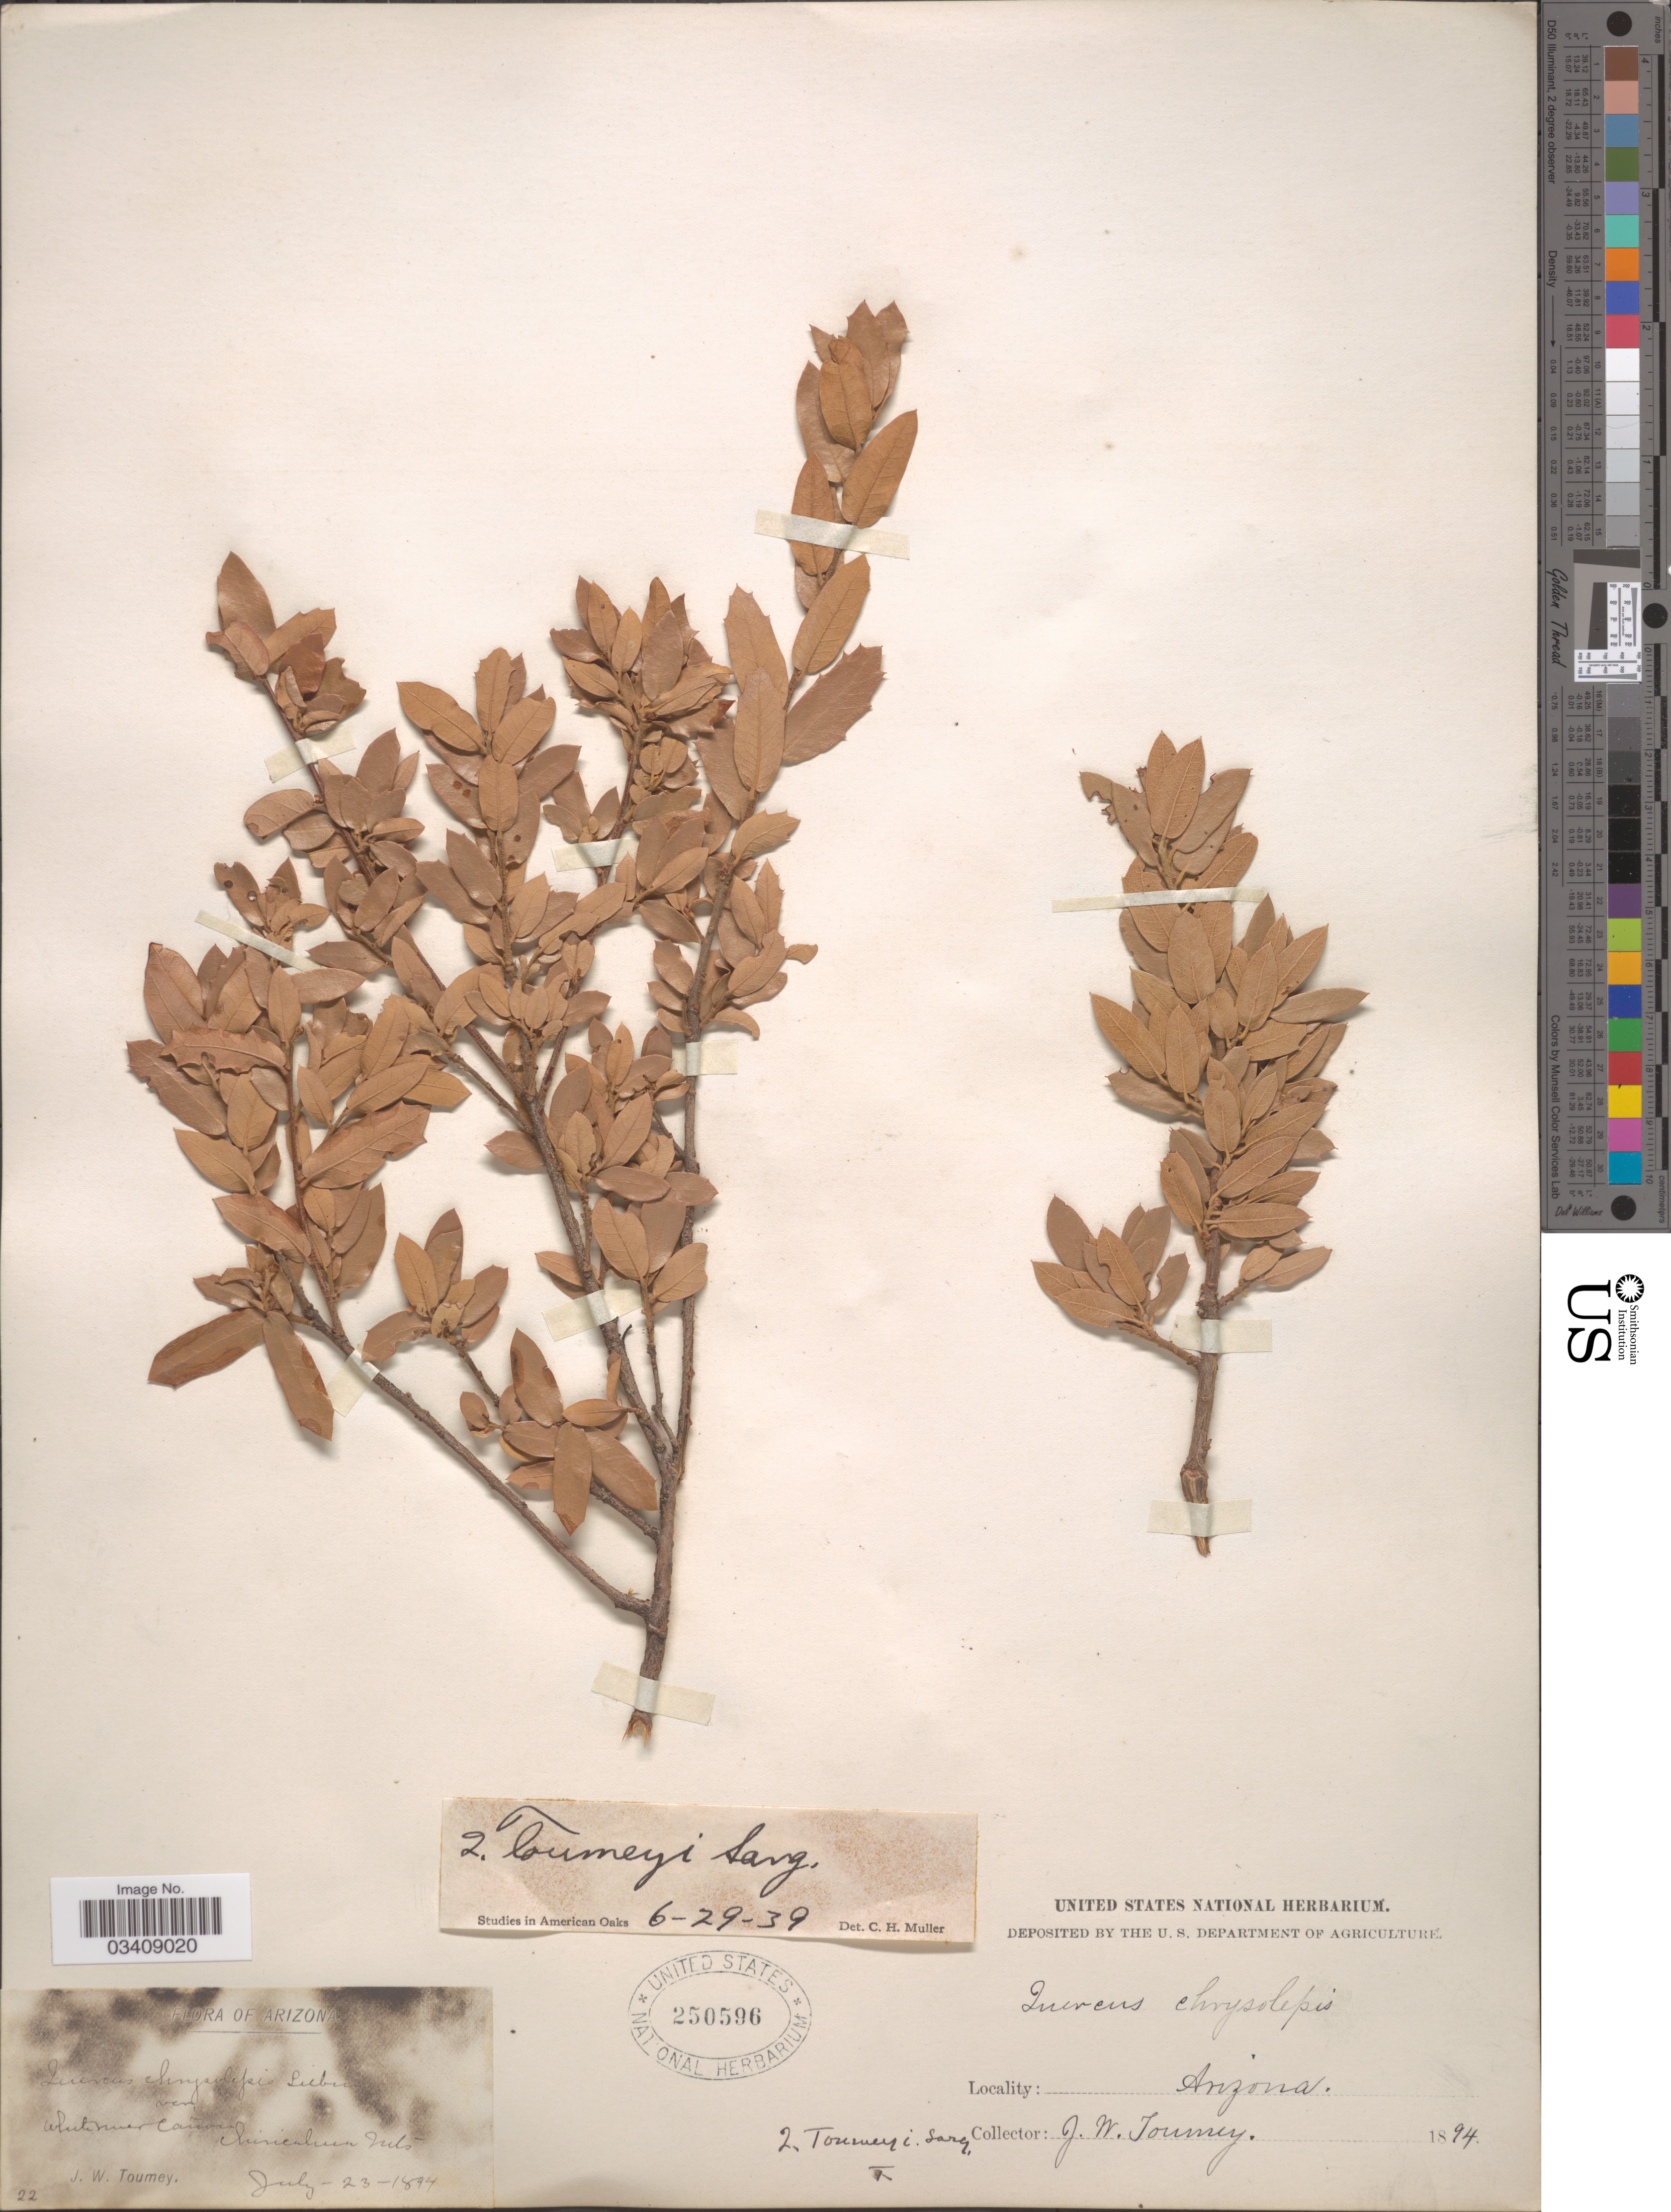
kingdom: Plantae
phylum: Tracheophyta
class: Magnoliopsida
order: Fagales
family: Fagaceae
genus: Quercus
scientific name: Quercus toumeyi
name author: Sarg.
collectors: J. W. Toumey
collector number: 22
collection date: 1894-07-23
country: United States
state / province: Arizona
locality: White river Cañon, Chiricahua Mts.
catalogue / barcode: US 250596